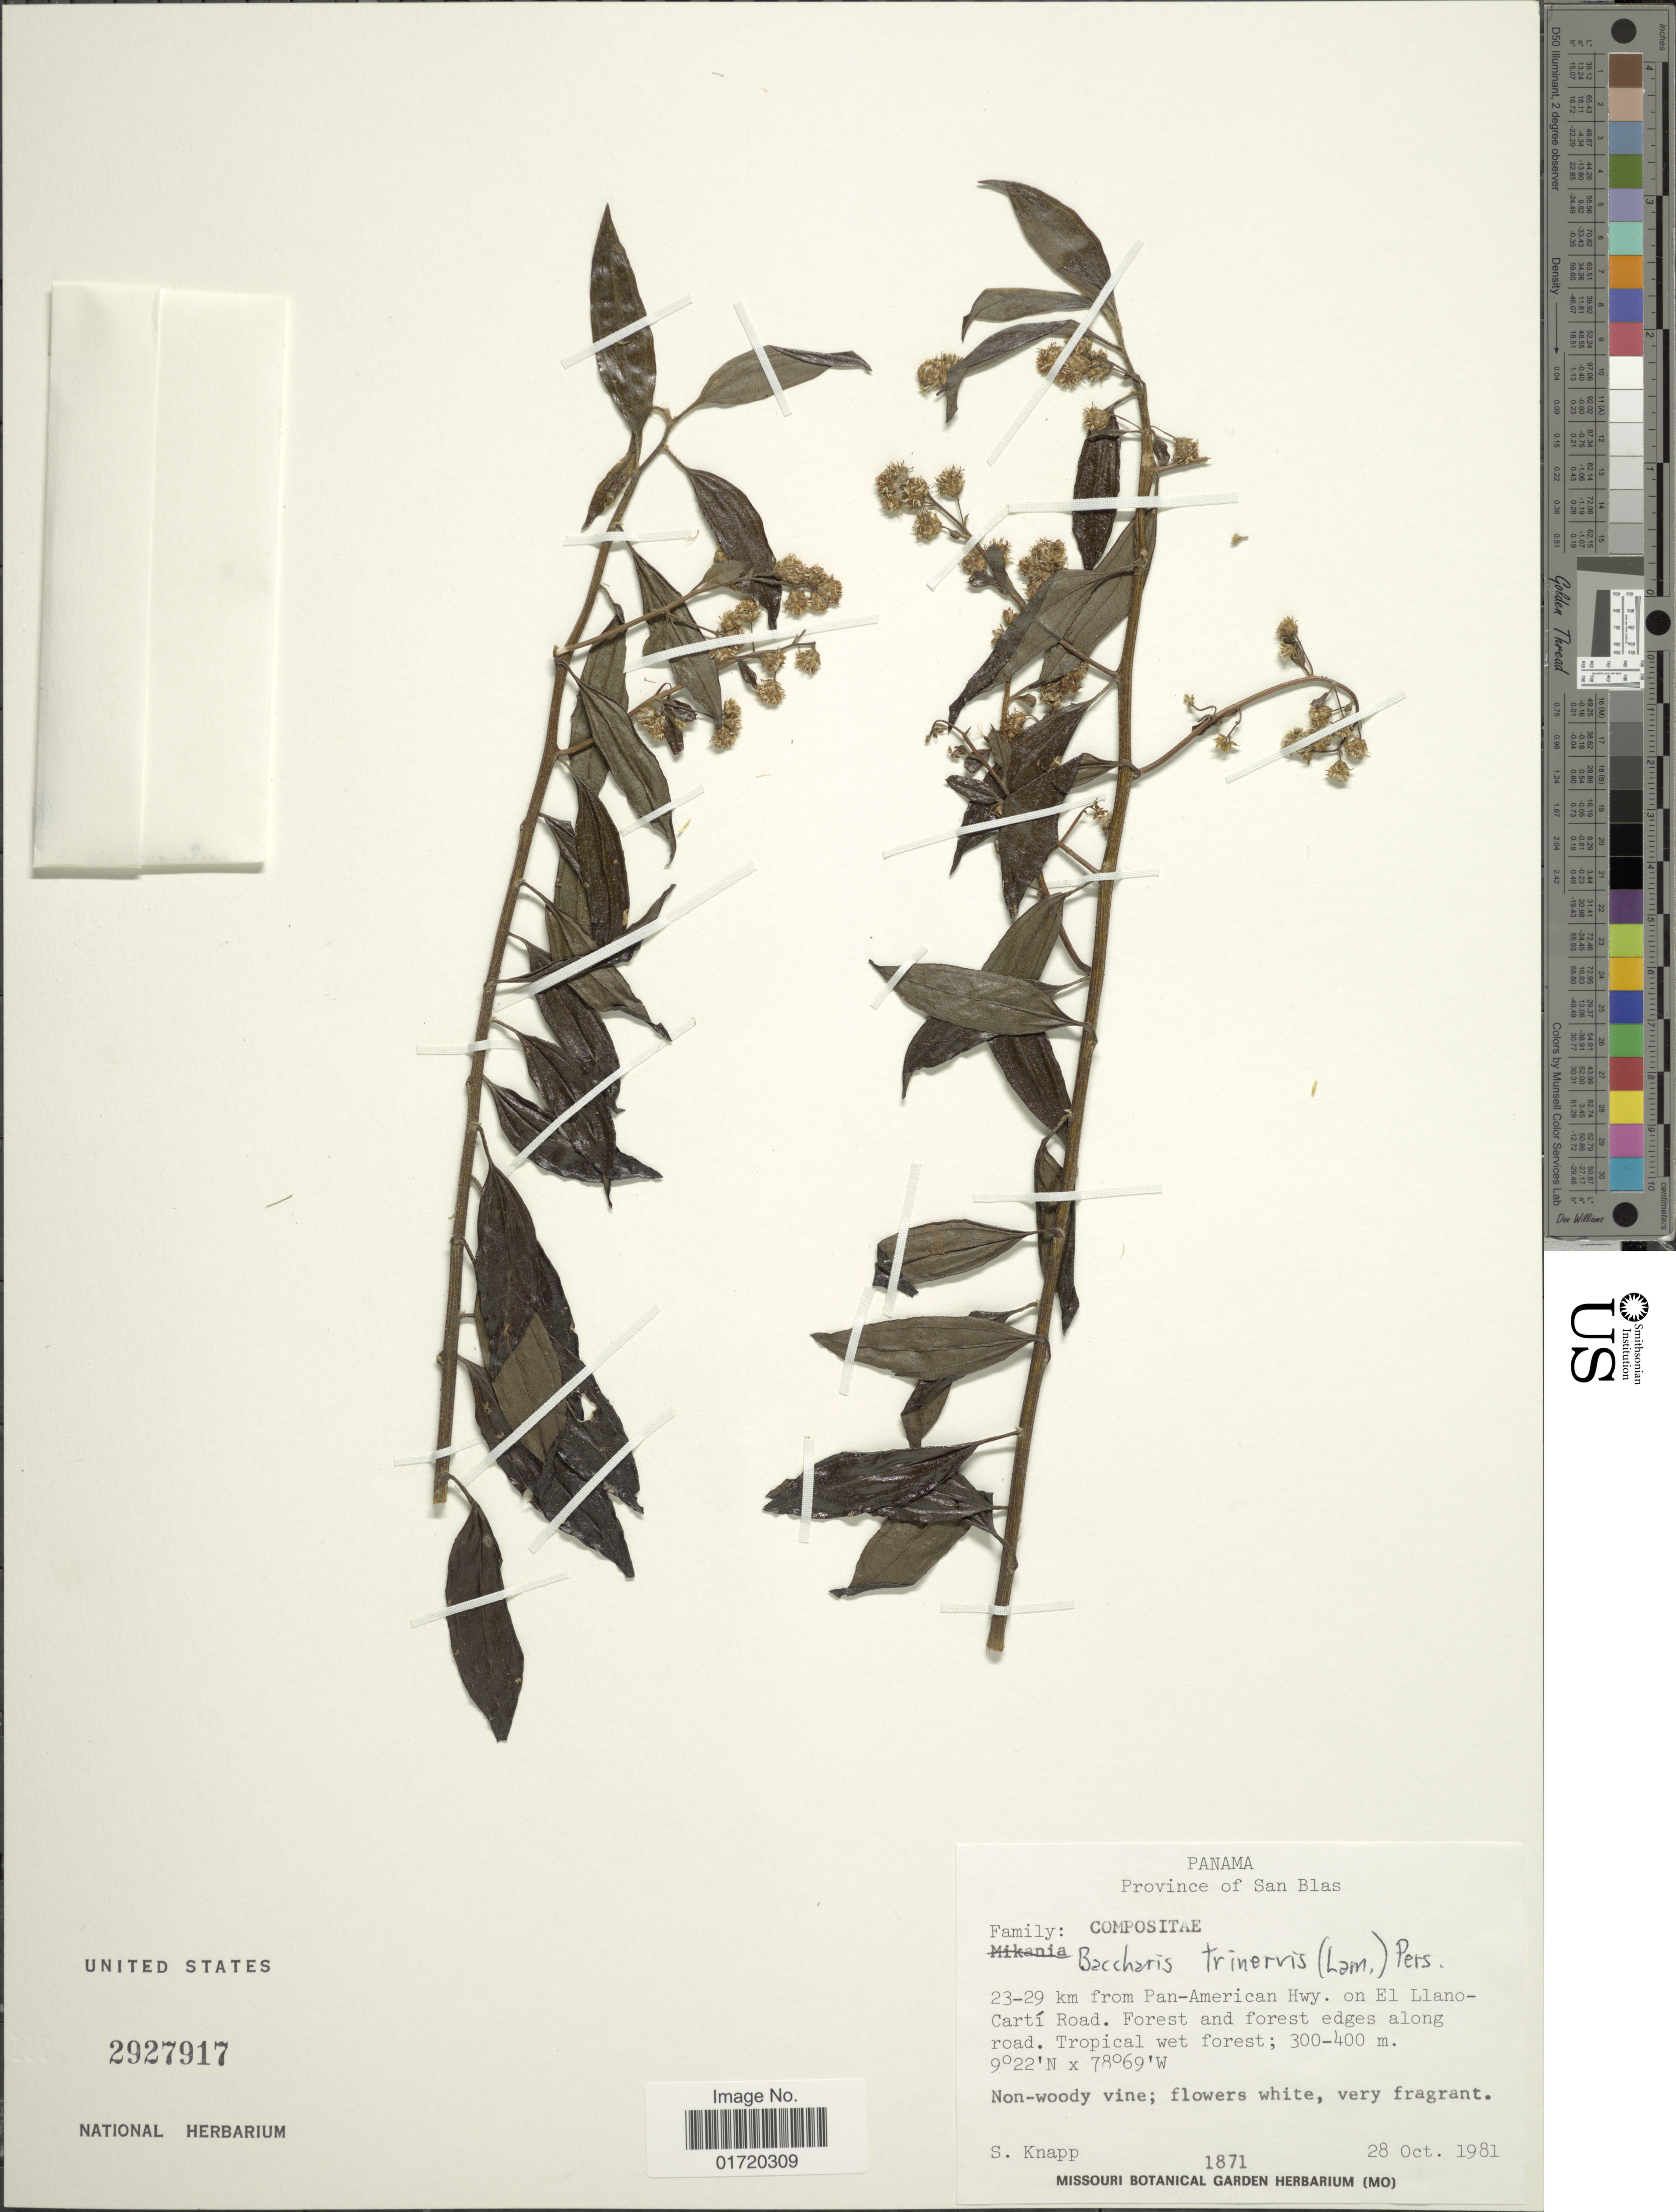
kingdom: Plantae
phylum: Tracheophyta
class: Magnoliopsida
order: Asterales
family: Asteraceae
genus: Baccharis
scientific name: Baccharis trinervis var. rhexioides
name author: (Kunth) Baker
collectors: S. Knapp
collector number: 1871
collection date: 1981-10-28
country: Panama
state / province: Kuna Yala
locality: Province of San Blas, , 23-29 km from Pan-American Hwy. on El Llano-Carti Road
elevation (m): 300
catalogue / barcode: US 2927917